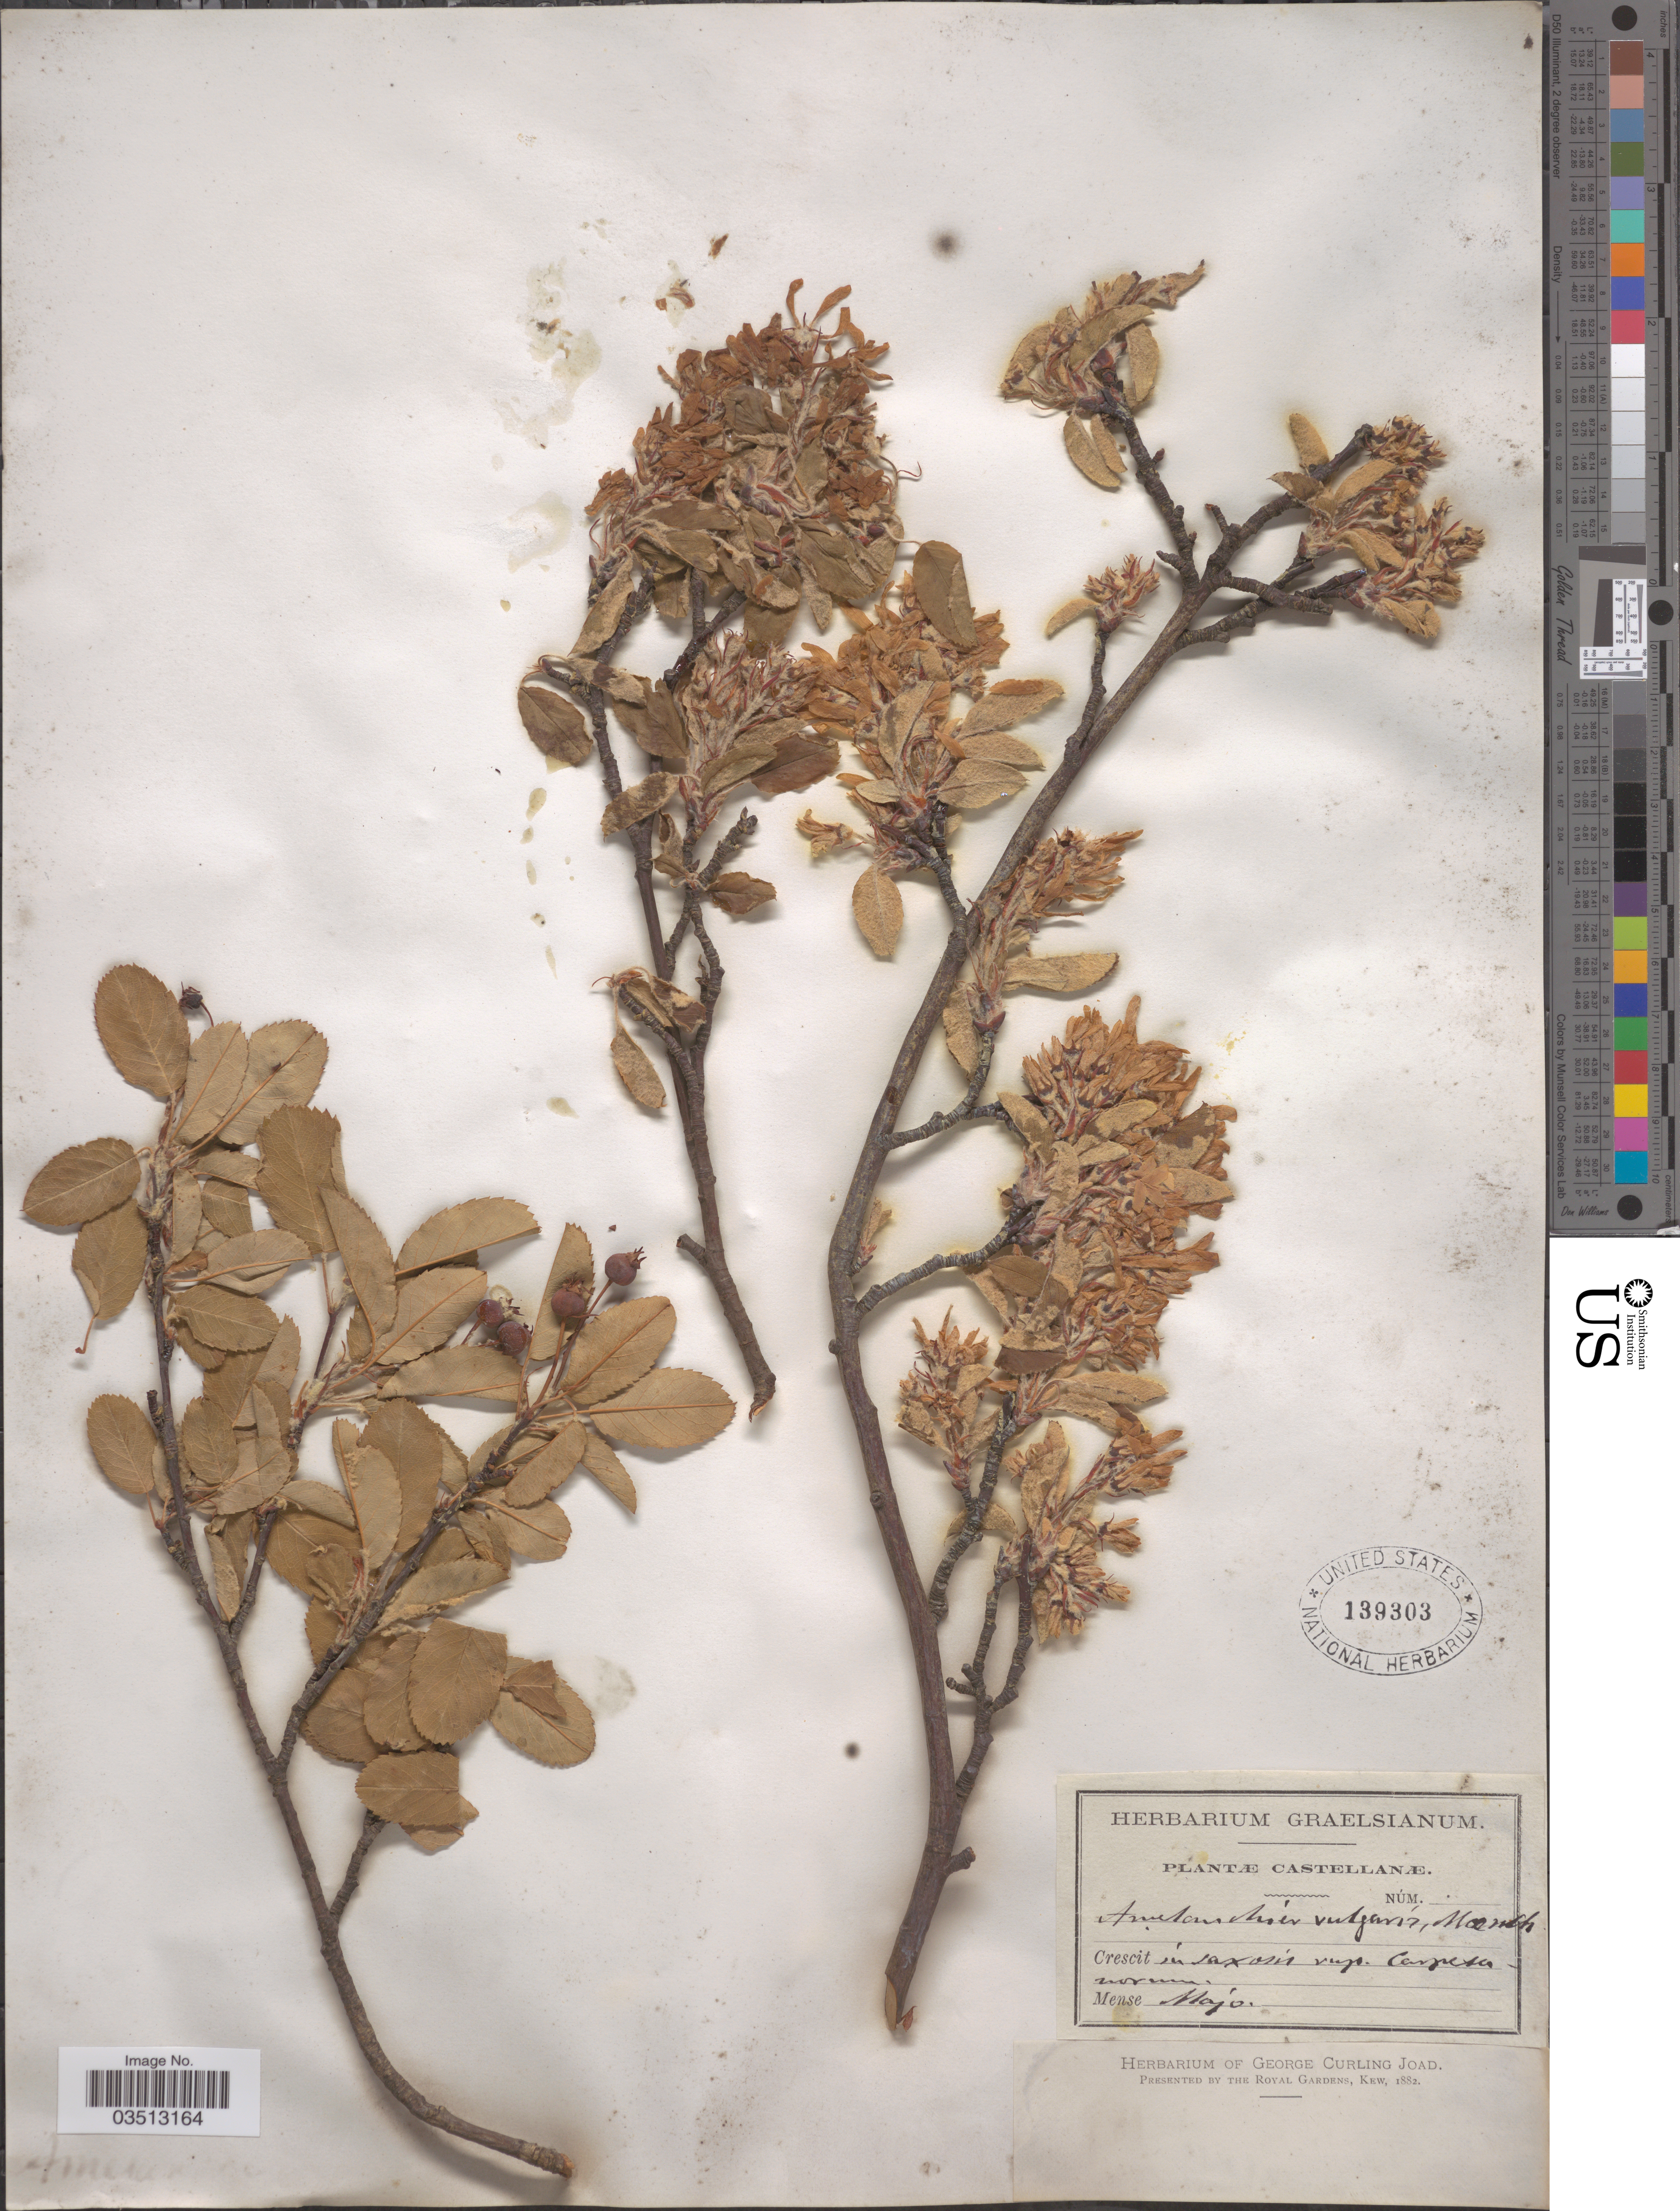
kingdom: Plantae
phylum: Tracheophyta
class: Magnoliopsida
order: Rosales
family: Rosaceae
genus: Amelanchier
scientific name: Amelanchier vulgaris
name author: Moench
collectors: ex Herb. Graelsianum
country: Spain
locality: Crescit in saxosis rup. Carpetanorum. Castellanae.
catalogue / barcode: US 139303